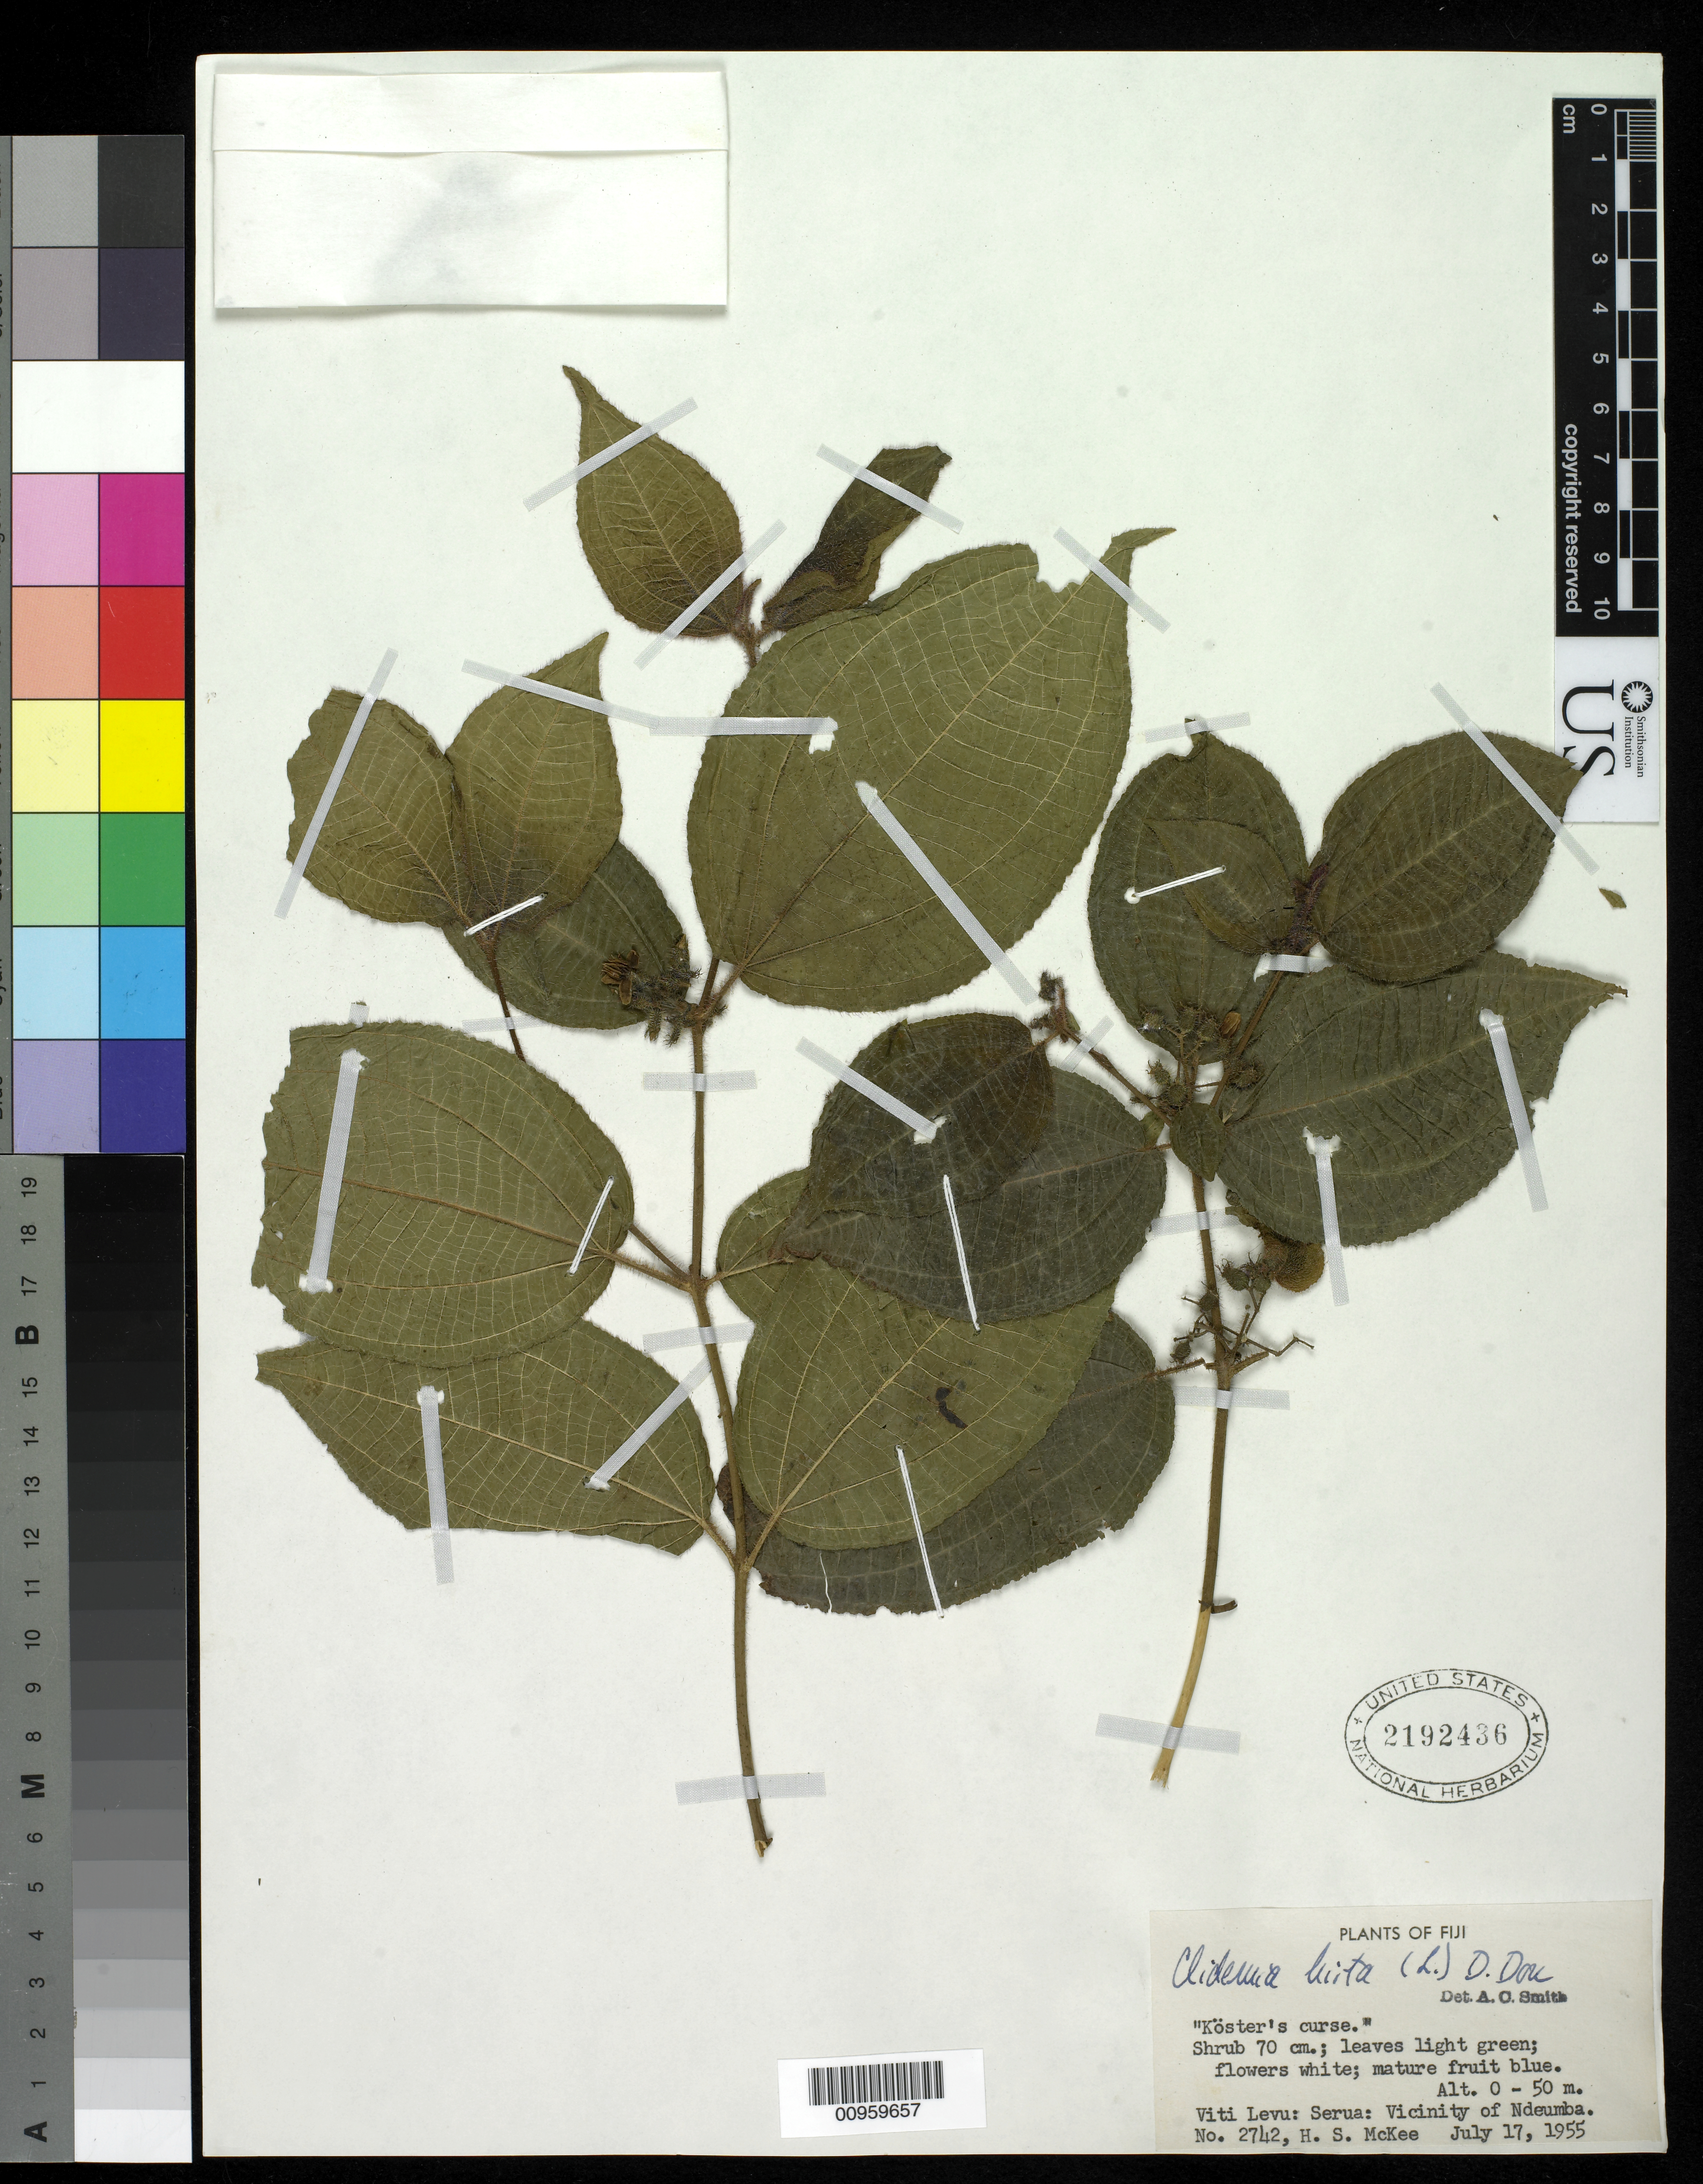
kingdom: Plantae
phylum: Tracheophyta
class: Magnoliopsida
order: Myrtales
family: Melastomataceae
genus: Miconia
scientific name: Miconia crenata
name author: (Vahl) Michelang.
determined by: Wagner, W. L., (BOT), Smithsonian Institution - National Museum of Natural History (UNITED STATES)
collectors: C. A. Smith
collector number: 2742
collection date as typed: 17 Jul 1955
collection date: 1955-07-17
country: Fiji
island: Viti Levu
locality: Serua: Vicinity of Ndeumba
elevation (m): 0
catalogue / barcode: US 2192436